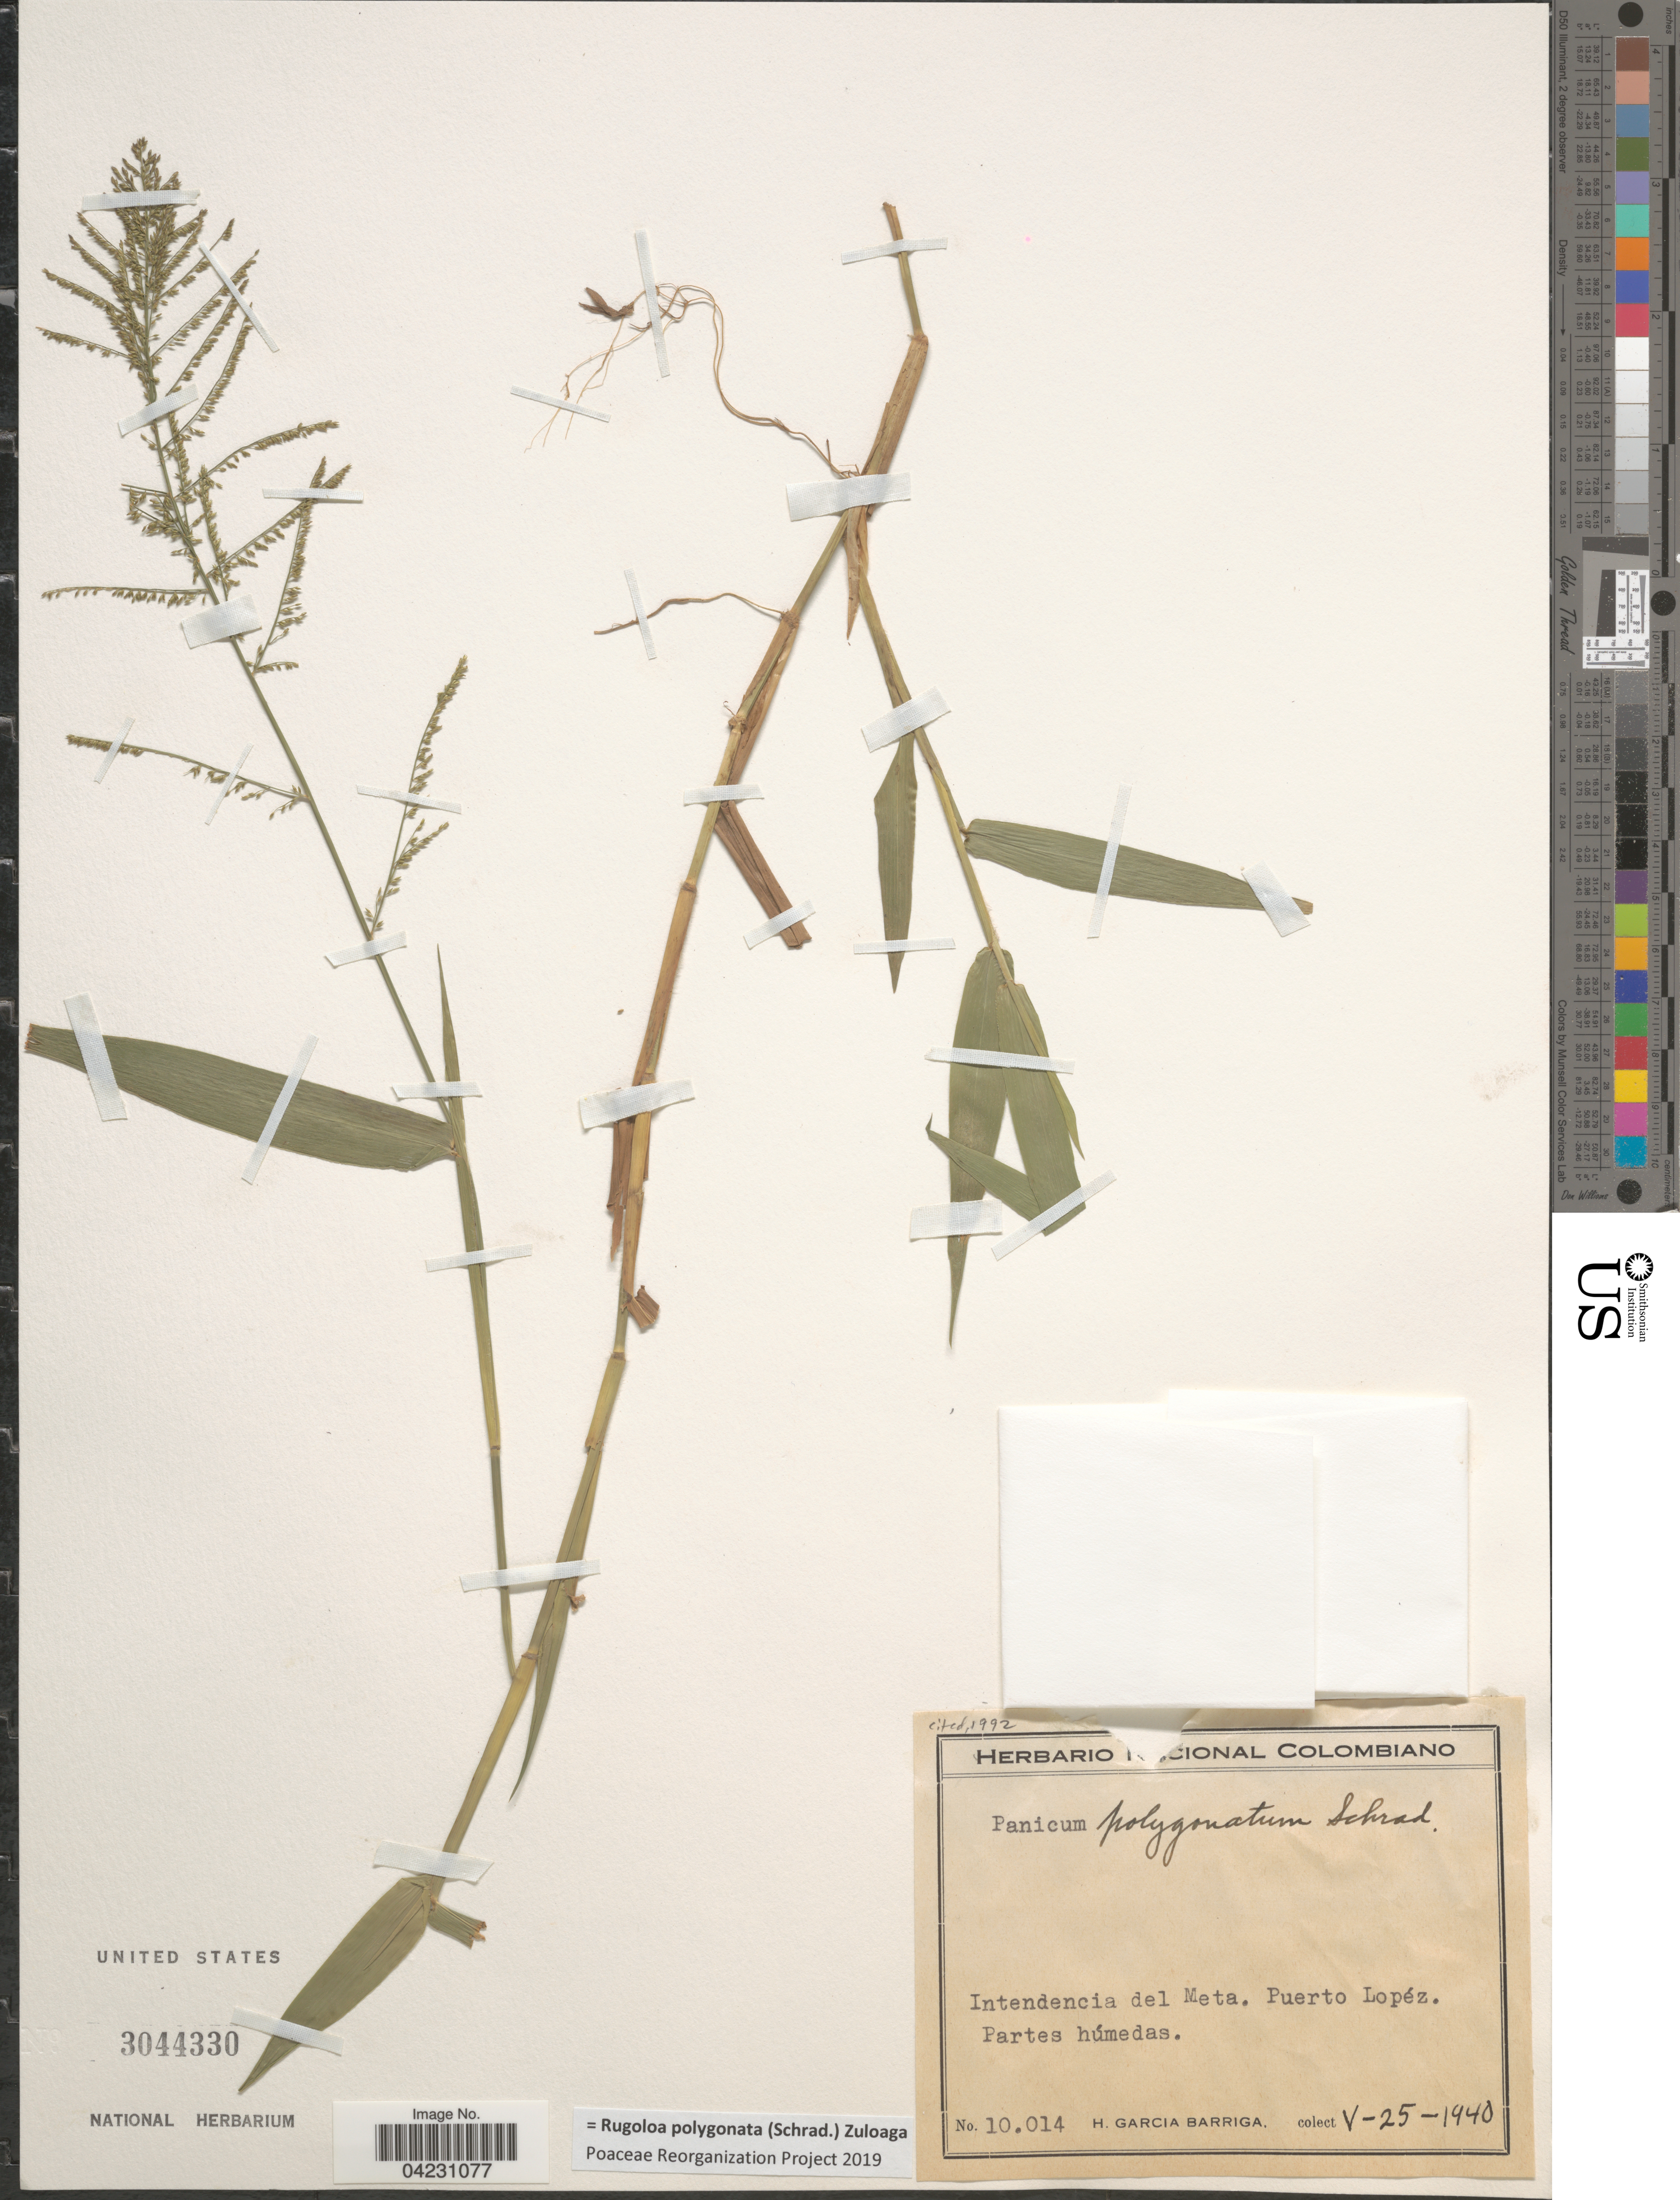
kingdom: Plantae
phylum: Tracheophyta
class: Liliopsida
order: Poales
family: Poaceae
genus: Rugoloa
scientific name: Rugoloa polygonata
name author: (Schrad.) Zuloaga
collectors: H. García Barriga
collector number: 10014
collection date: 1940-05-25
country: Colombia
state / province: Meta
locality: Intendencia del Meta. Puerto Lopéz.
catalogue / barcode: US 3044330